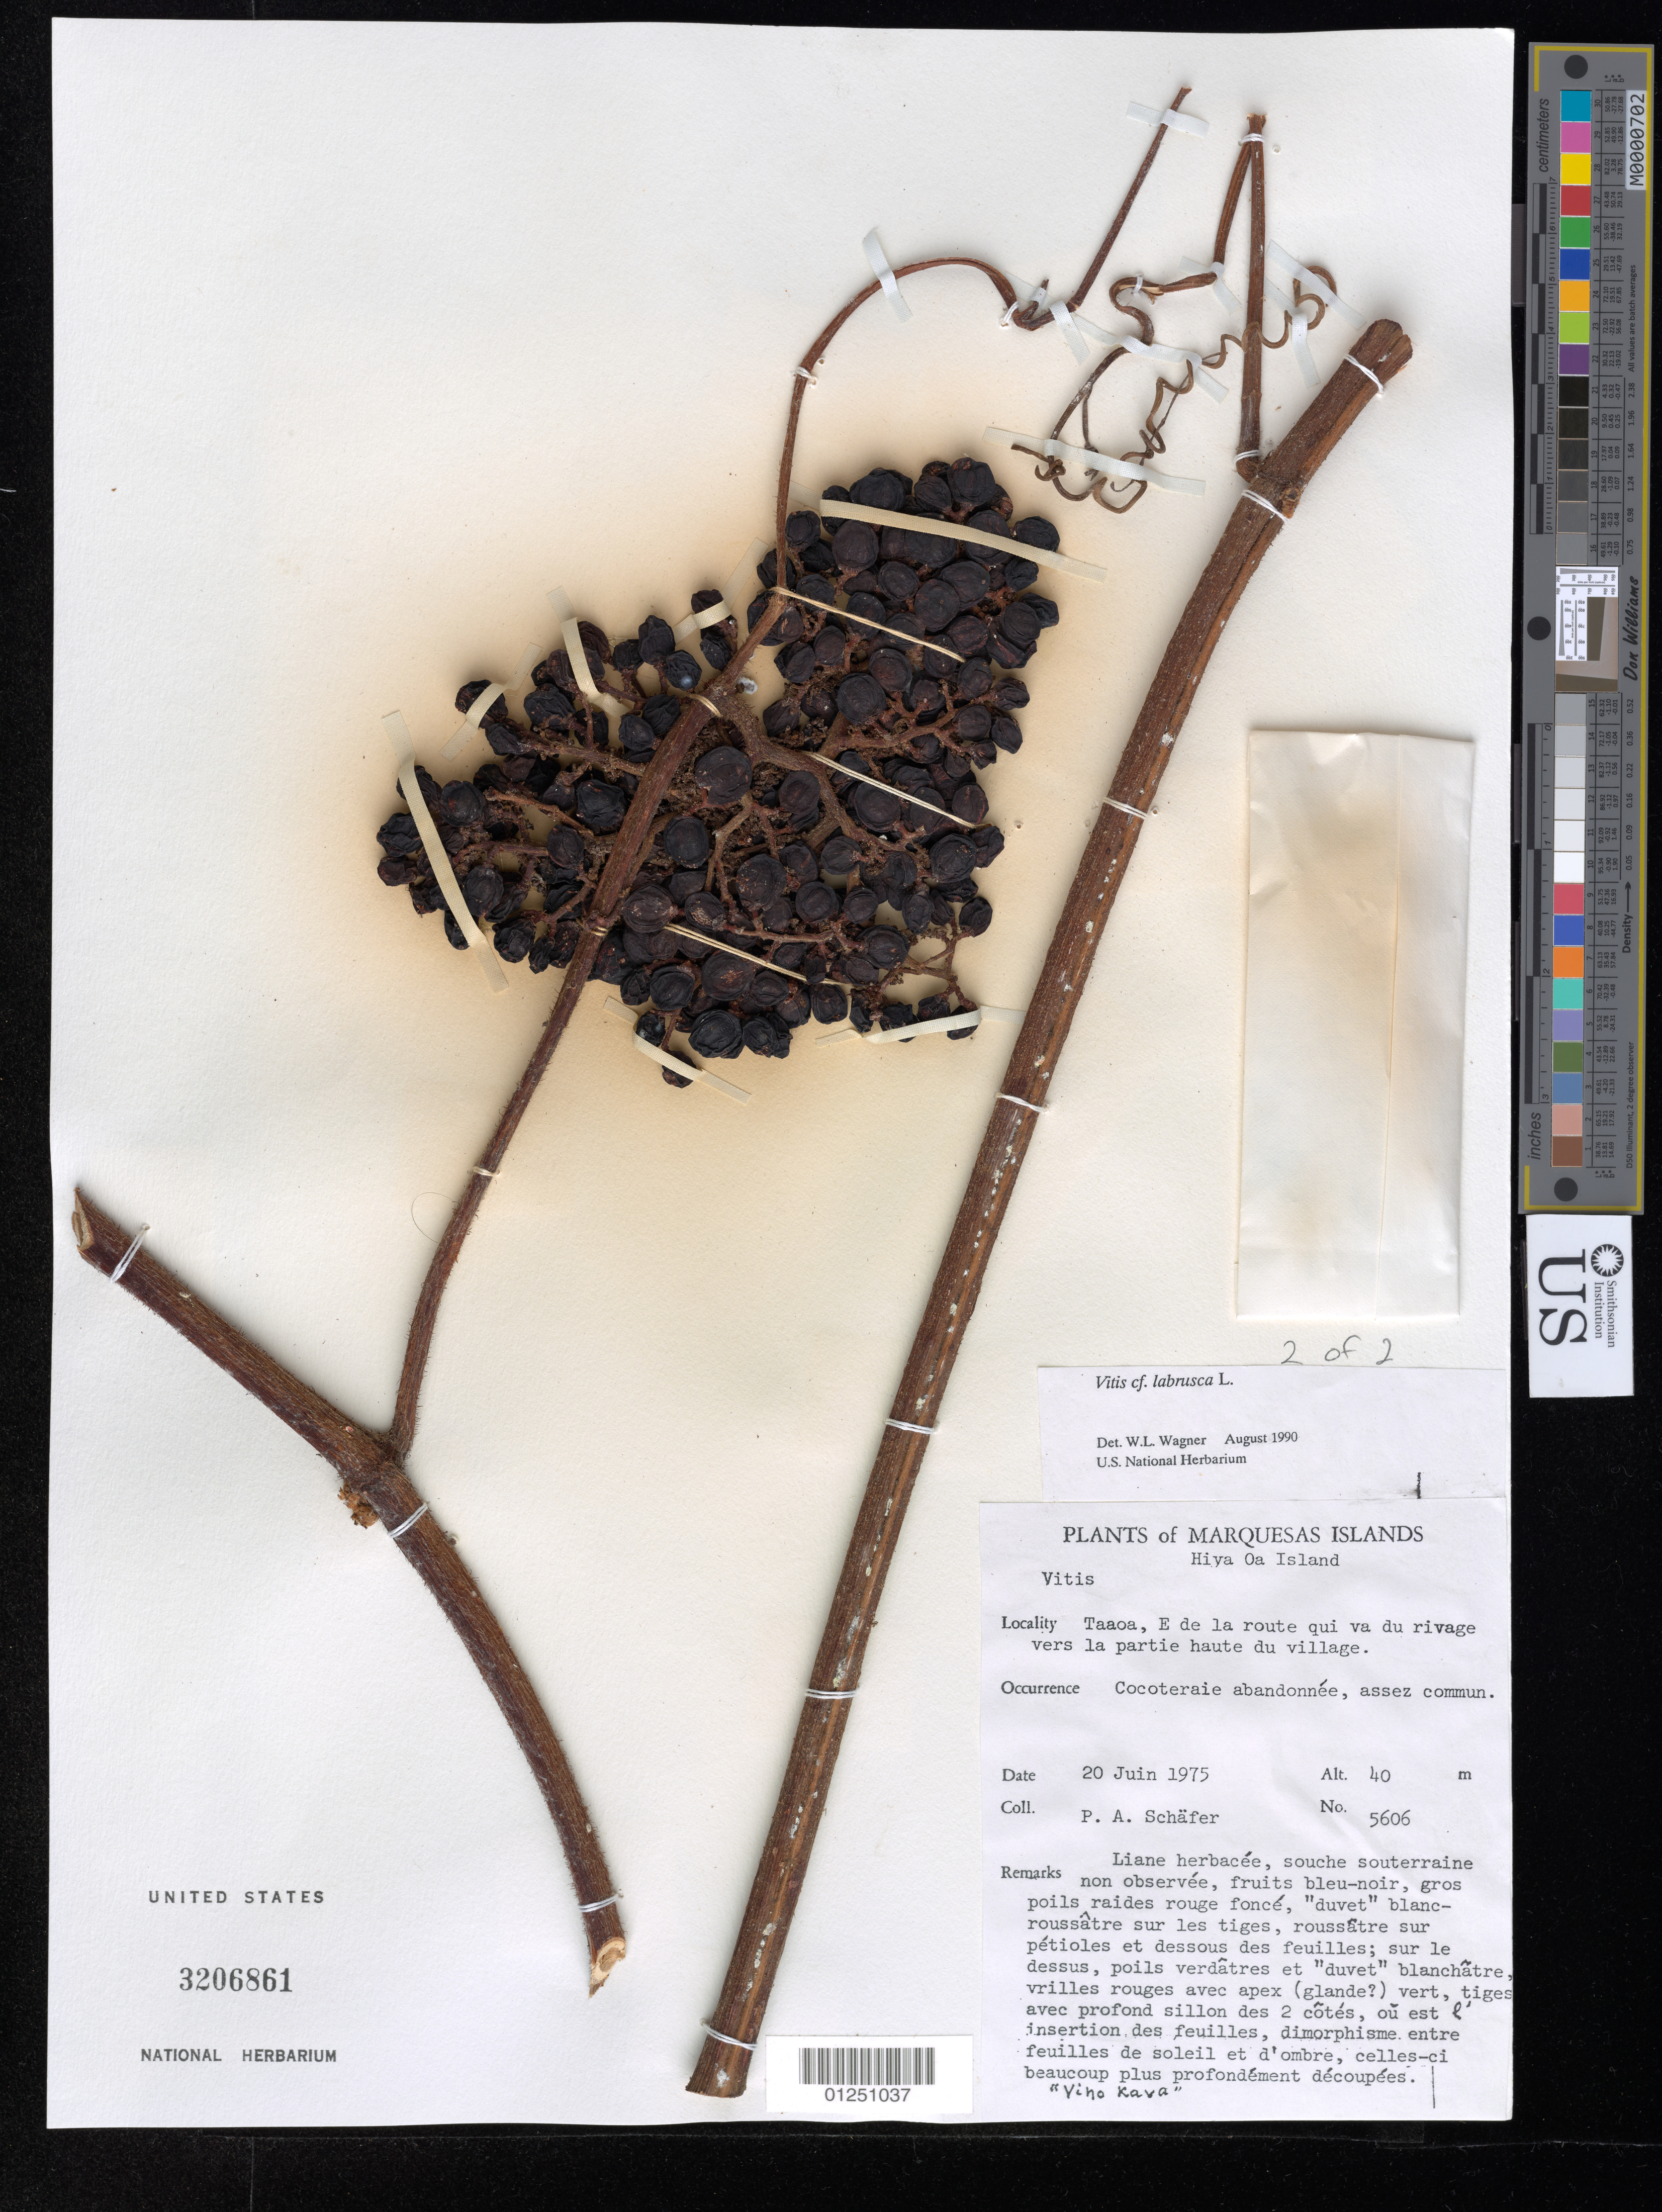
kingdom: Plantae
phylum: Tracheophyta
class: Magnoliopsida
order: Vitales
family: Vitaceae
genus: Vitis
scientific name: Vitis labrusca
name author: L.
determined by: Lorence, David H., (PTBG), National Tropical Botanical Garden (UNITED STATES)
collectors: P. A. Schäfer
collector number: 5606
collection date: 1975-06-20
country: French Polynesia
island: Hiva Oa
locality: Taaoa, E de la route qui va du rivage vers la partie haute du village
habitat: Cocoteraie abandonée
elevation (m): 40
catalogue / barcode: US 3206861